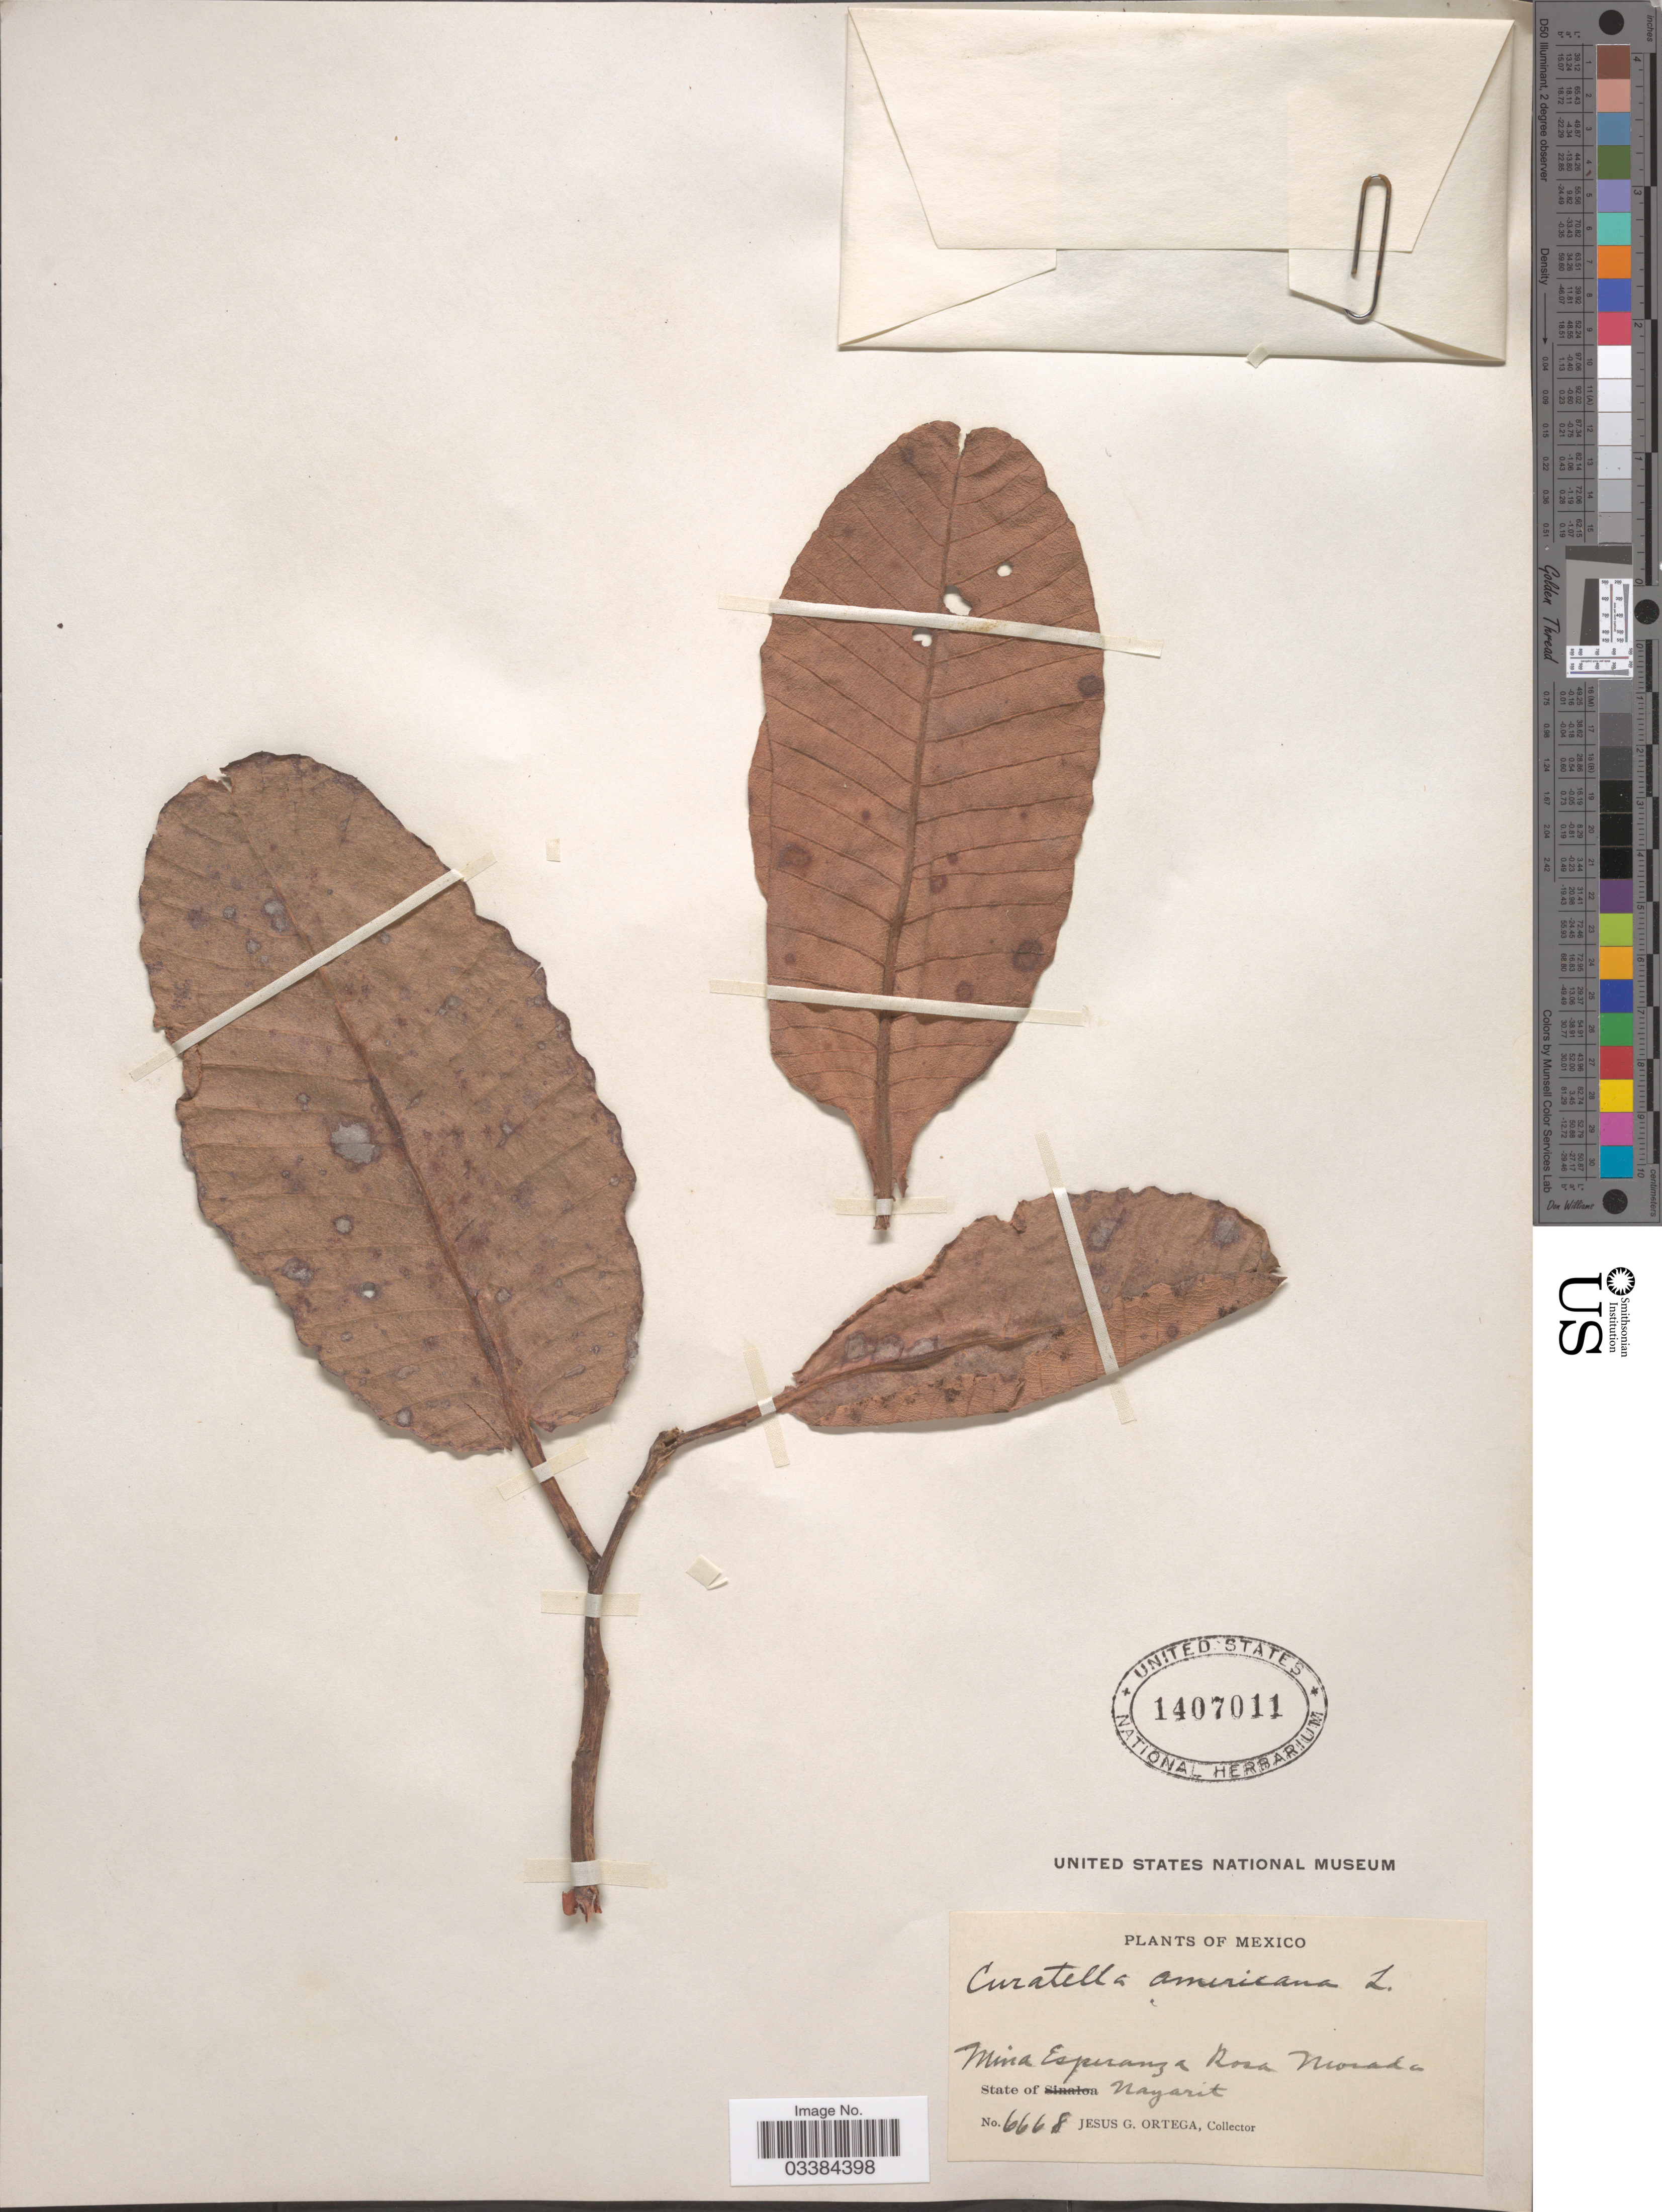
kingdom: Plantae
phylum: Tracheophyta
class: Magnoliopsida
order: Dilleniales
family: Dilleniaceae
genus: Curatella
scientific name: Curatella americana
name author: L.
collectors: J. Ortega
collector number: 6668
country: Mexico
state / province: Nayarit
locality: Mina Esperanza Rosa Morada.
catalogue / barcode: US 1407011